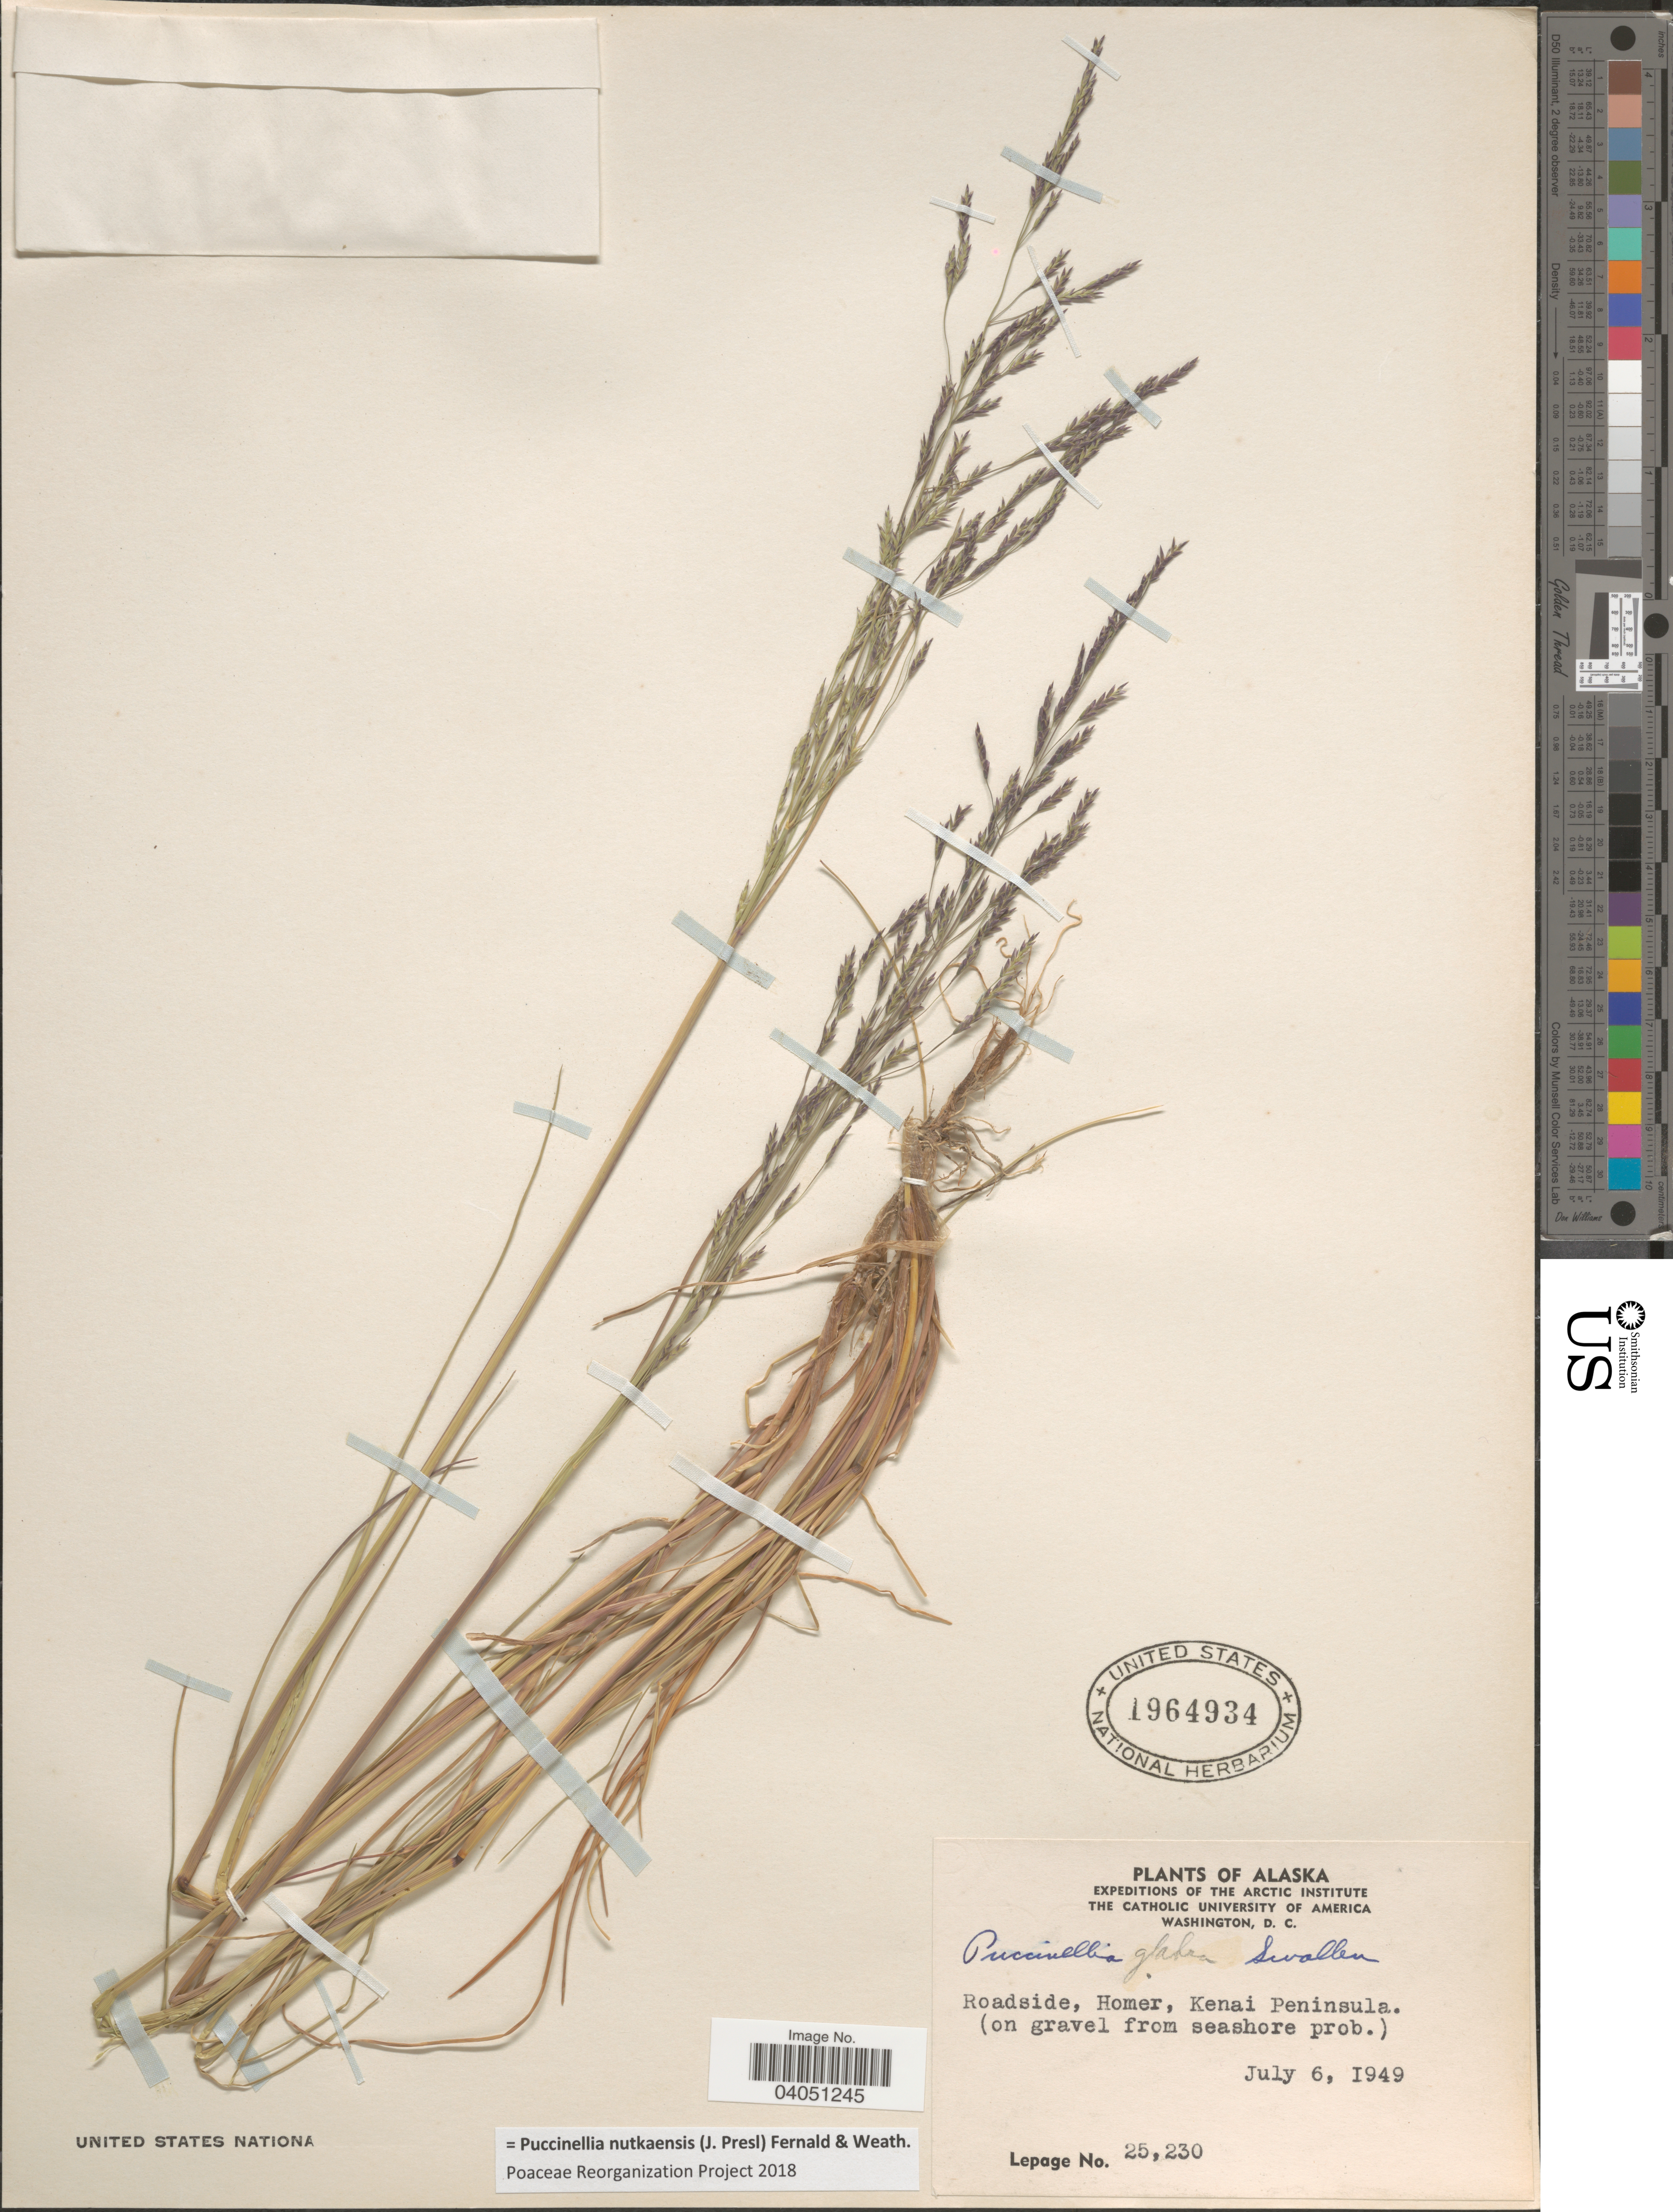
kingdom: Plantae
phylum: Tracheophyta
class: Liliopsida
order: Poales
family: Poaceae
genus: Puccinellia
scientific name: Puccinellia nutkaensis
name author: (J. Presl) Fernald & Weath.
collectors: -. LePage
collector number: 25230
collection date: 1949-07-06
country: United States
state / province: Alaska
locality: Roadside, Homer, Kenai Peninsula.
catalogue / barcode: US 1964934